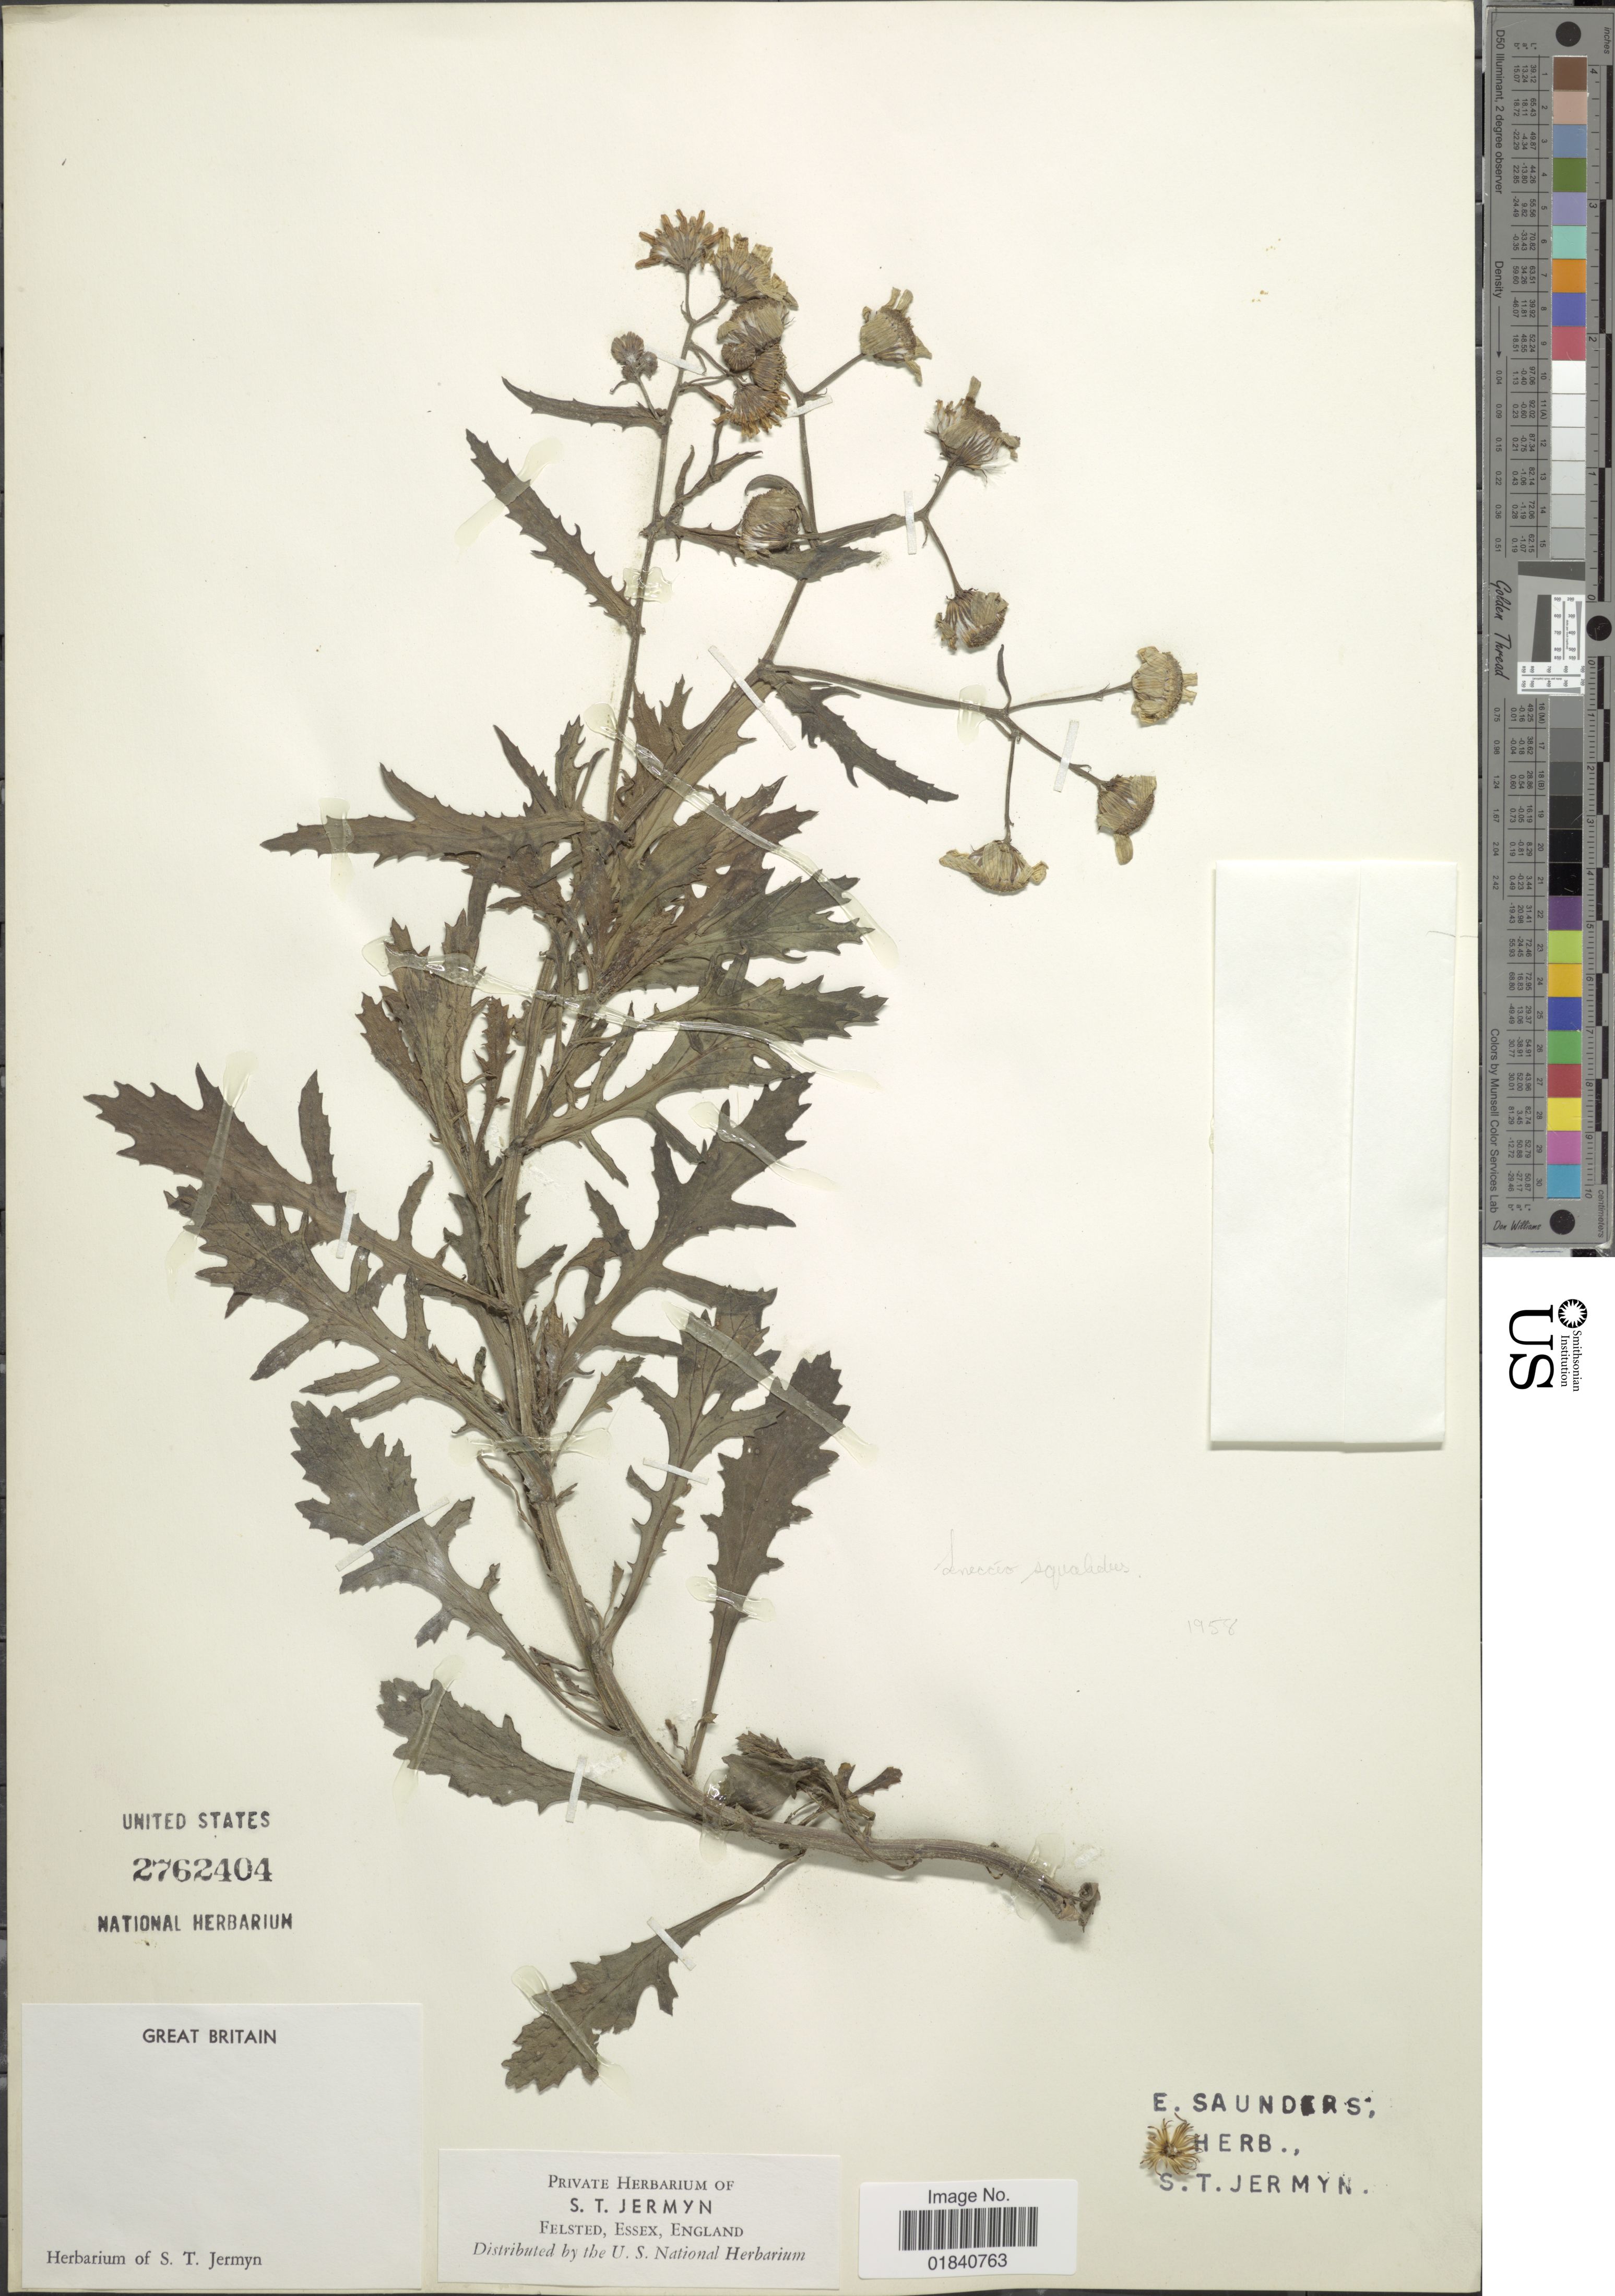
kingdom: Plantae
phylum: Tracheophyta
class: Magnoliopsida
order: Asterales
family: Asteraceae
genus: Senecio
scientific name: Senecio squalidus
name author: L.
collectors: E. Saunders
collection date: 1958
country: United Kingdom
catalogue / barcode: US 2762404